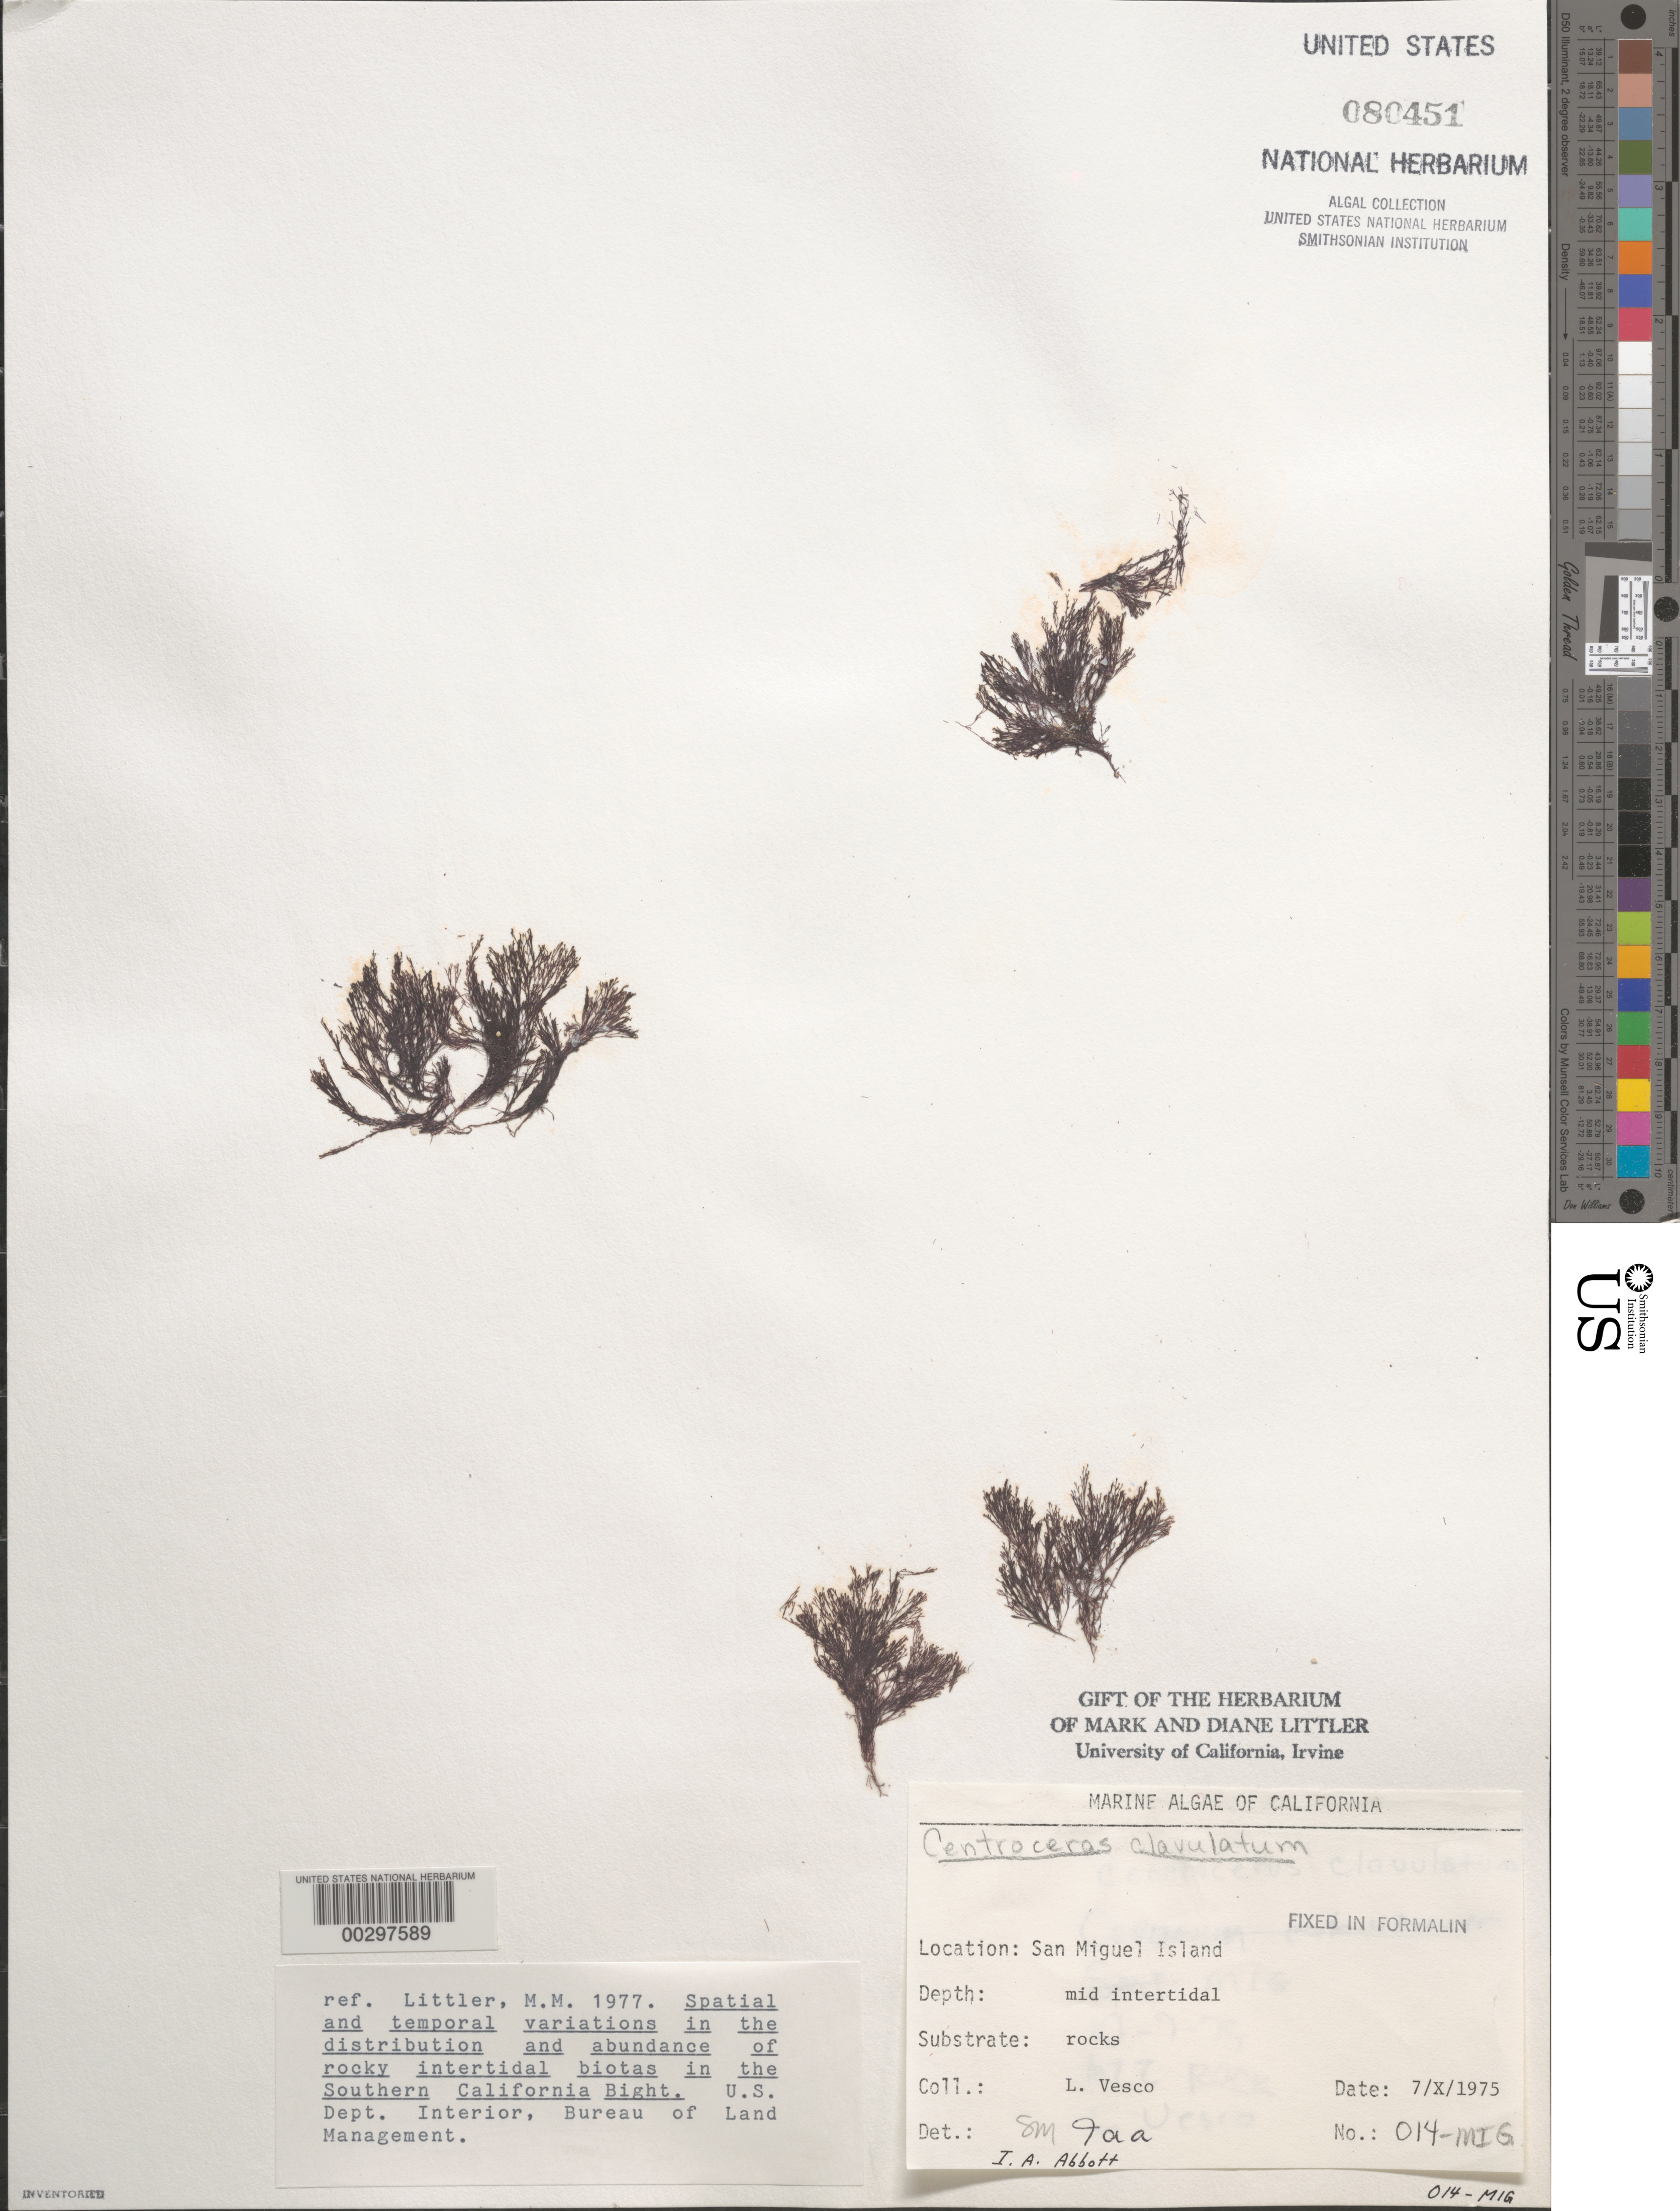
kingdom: Plantae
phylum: Rhodophyta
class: Florideophyceae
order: Ceramiales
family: Ceramiaceae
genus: Centroceras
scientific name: Centroceras clavulatum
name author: (C. Agardh) Mont.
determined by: Abbott, I. A.; Murray, S. N.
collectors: L. Vesco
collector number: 014-MIG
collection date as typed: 07 Oct 1975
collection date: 1975-10-07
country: United States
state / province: California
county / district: Santa Barbara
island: San Miguel Island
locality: Cuyler Harbor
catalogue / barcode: US 80451